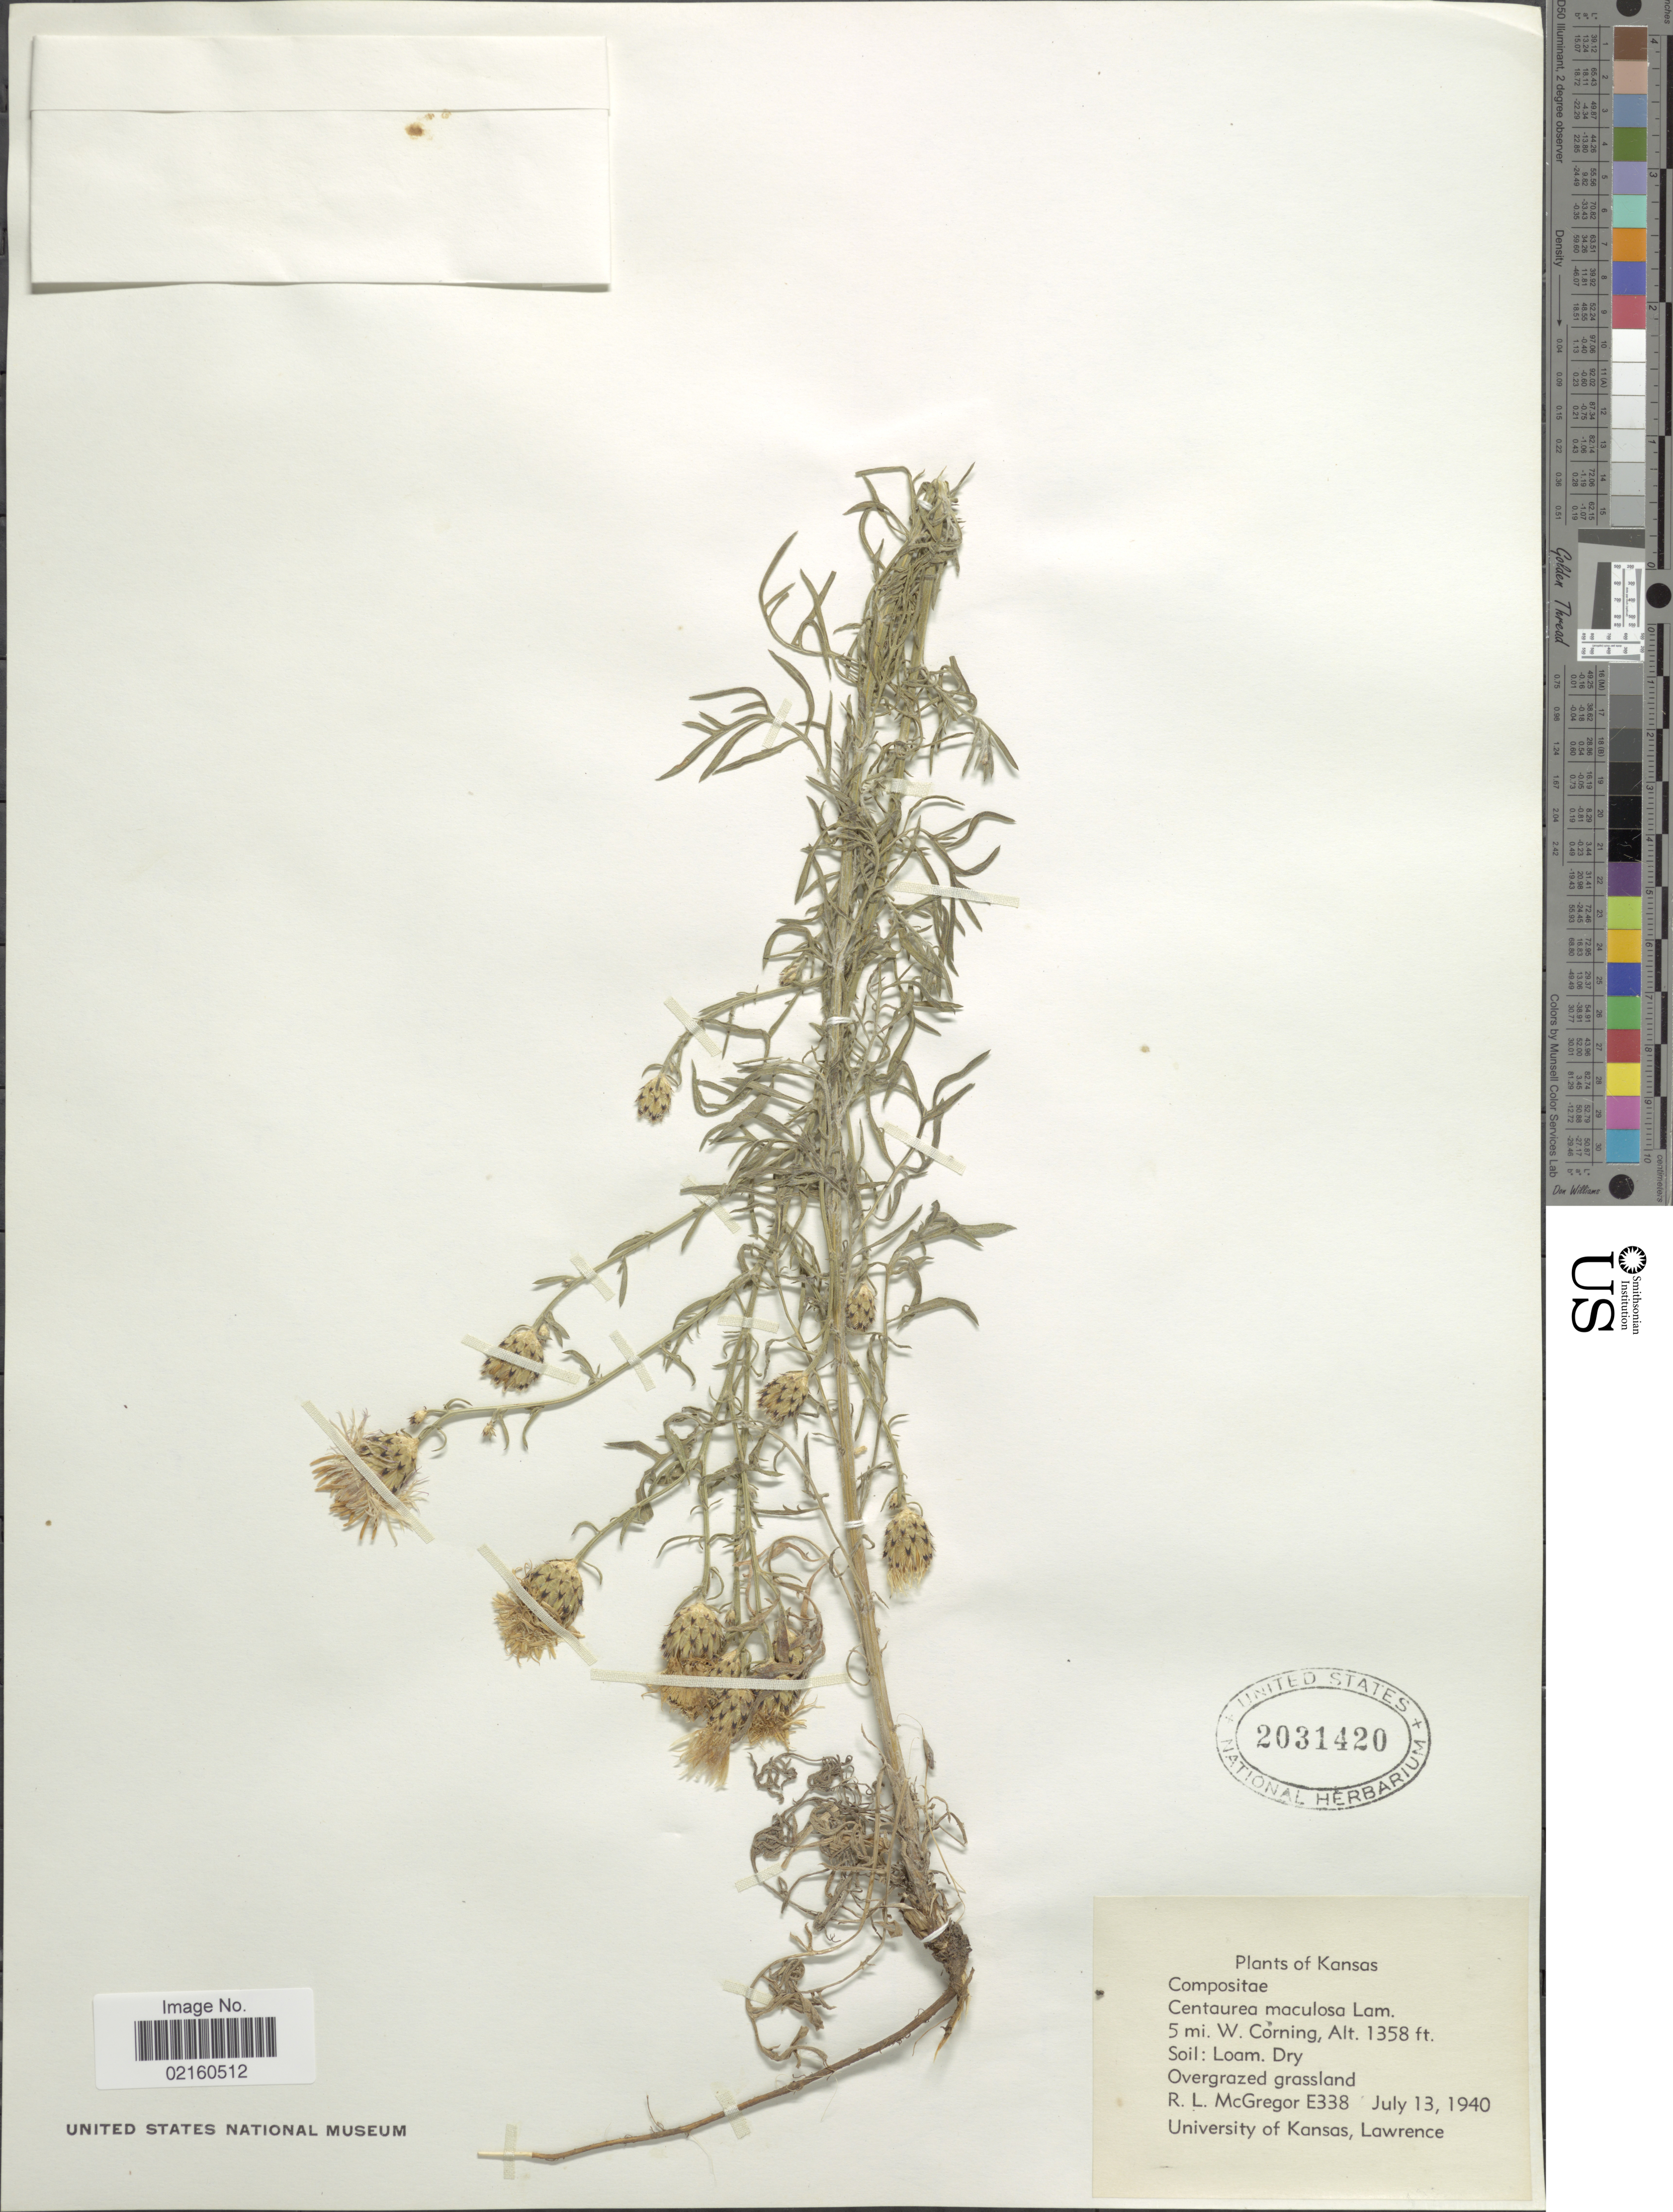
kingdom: Plantae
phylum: Tracheophyta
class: Magnoliopsida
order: Asterales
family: Asteraceae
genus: Centaurea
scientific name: Centaurea stoebe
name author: L.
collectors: R. McGregor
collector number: E338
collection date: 1940-07-13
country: United States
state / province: Kansas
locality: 5 mi. W. Corning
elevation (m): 414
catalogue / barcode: US 2031420